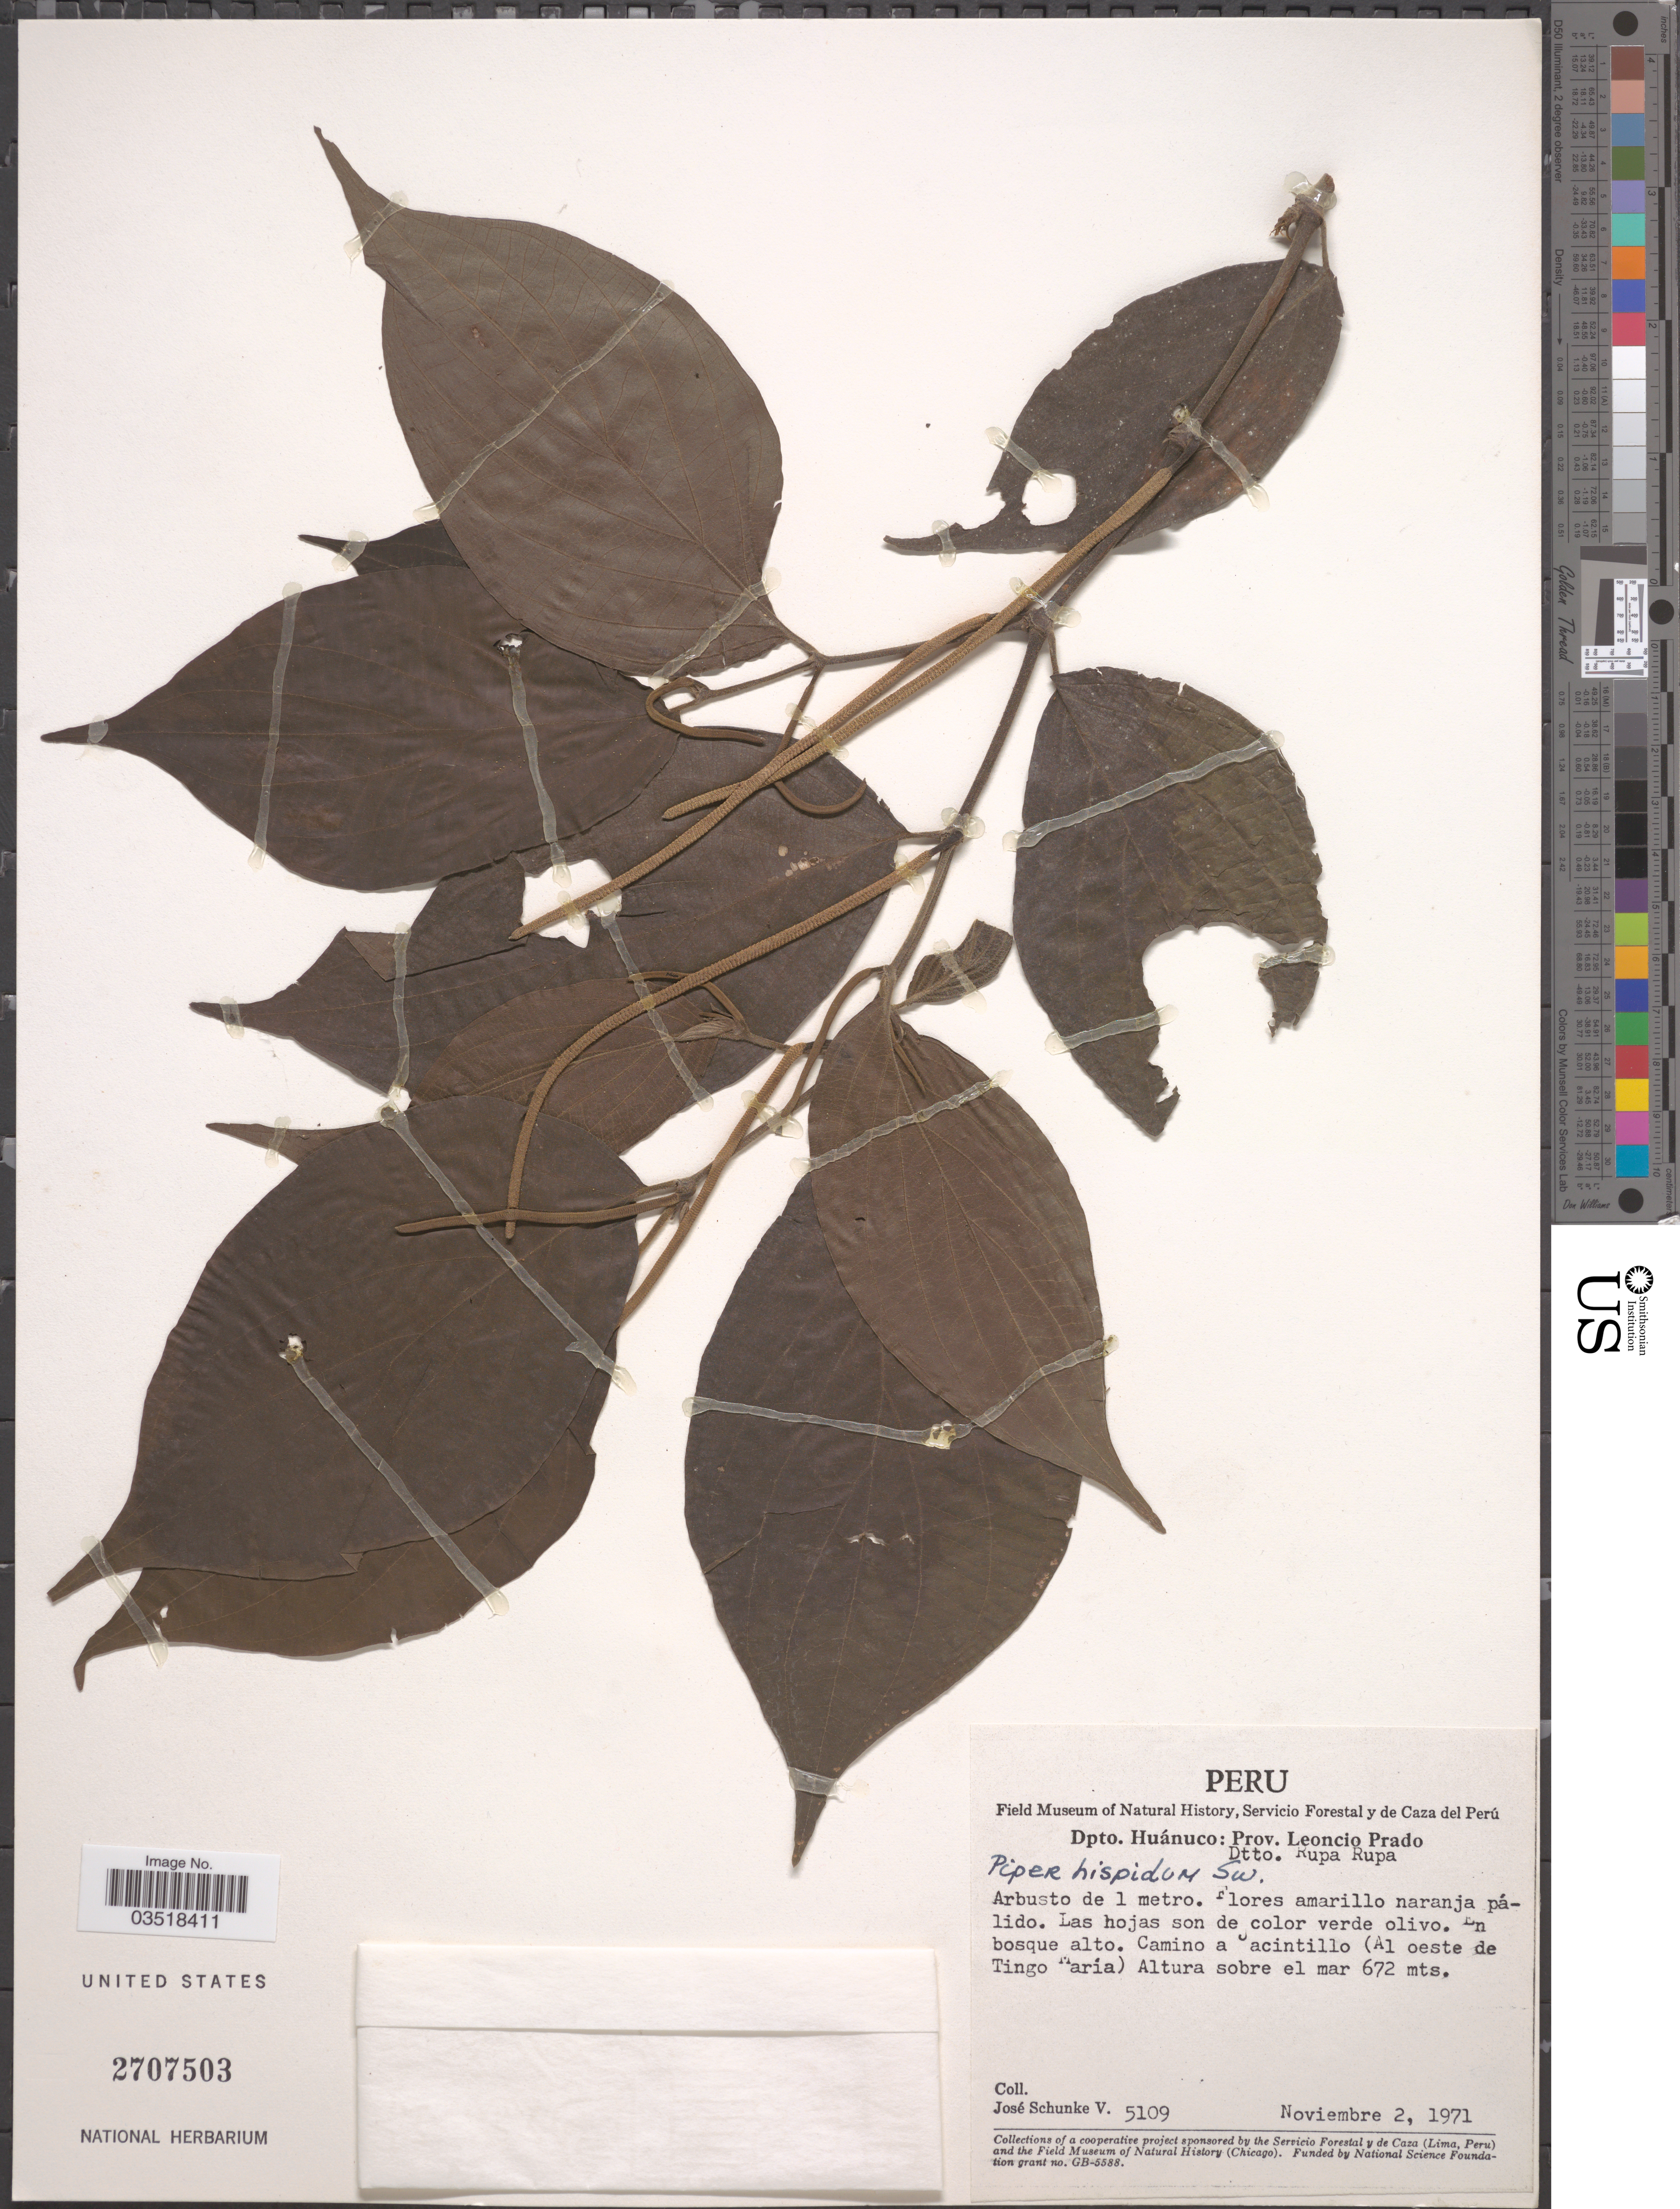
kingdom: Plantae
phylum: Tracheophyta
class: Magnoliopsida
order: Piperales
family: Piperaceae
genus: Piper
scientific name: Piper hispidum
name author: Sw.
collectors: J. Schunke Vigo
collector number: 5109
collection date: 1971-11-02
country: Peru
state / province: Huánuco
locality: Dpto. Huánuco: Prov. Leoncio Prado, Dtto. Rupa Rupa. Camino a Jacintillo (Al oeste de Tingo Maria).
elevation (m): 672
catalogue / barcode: US 2707503